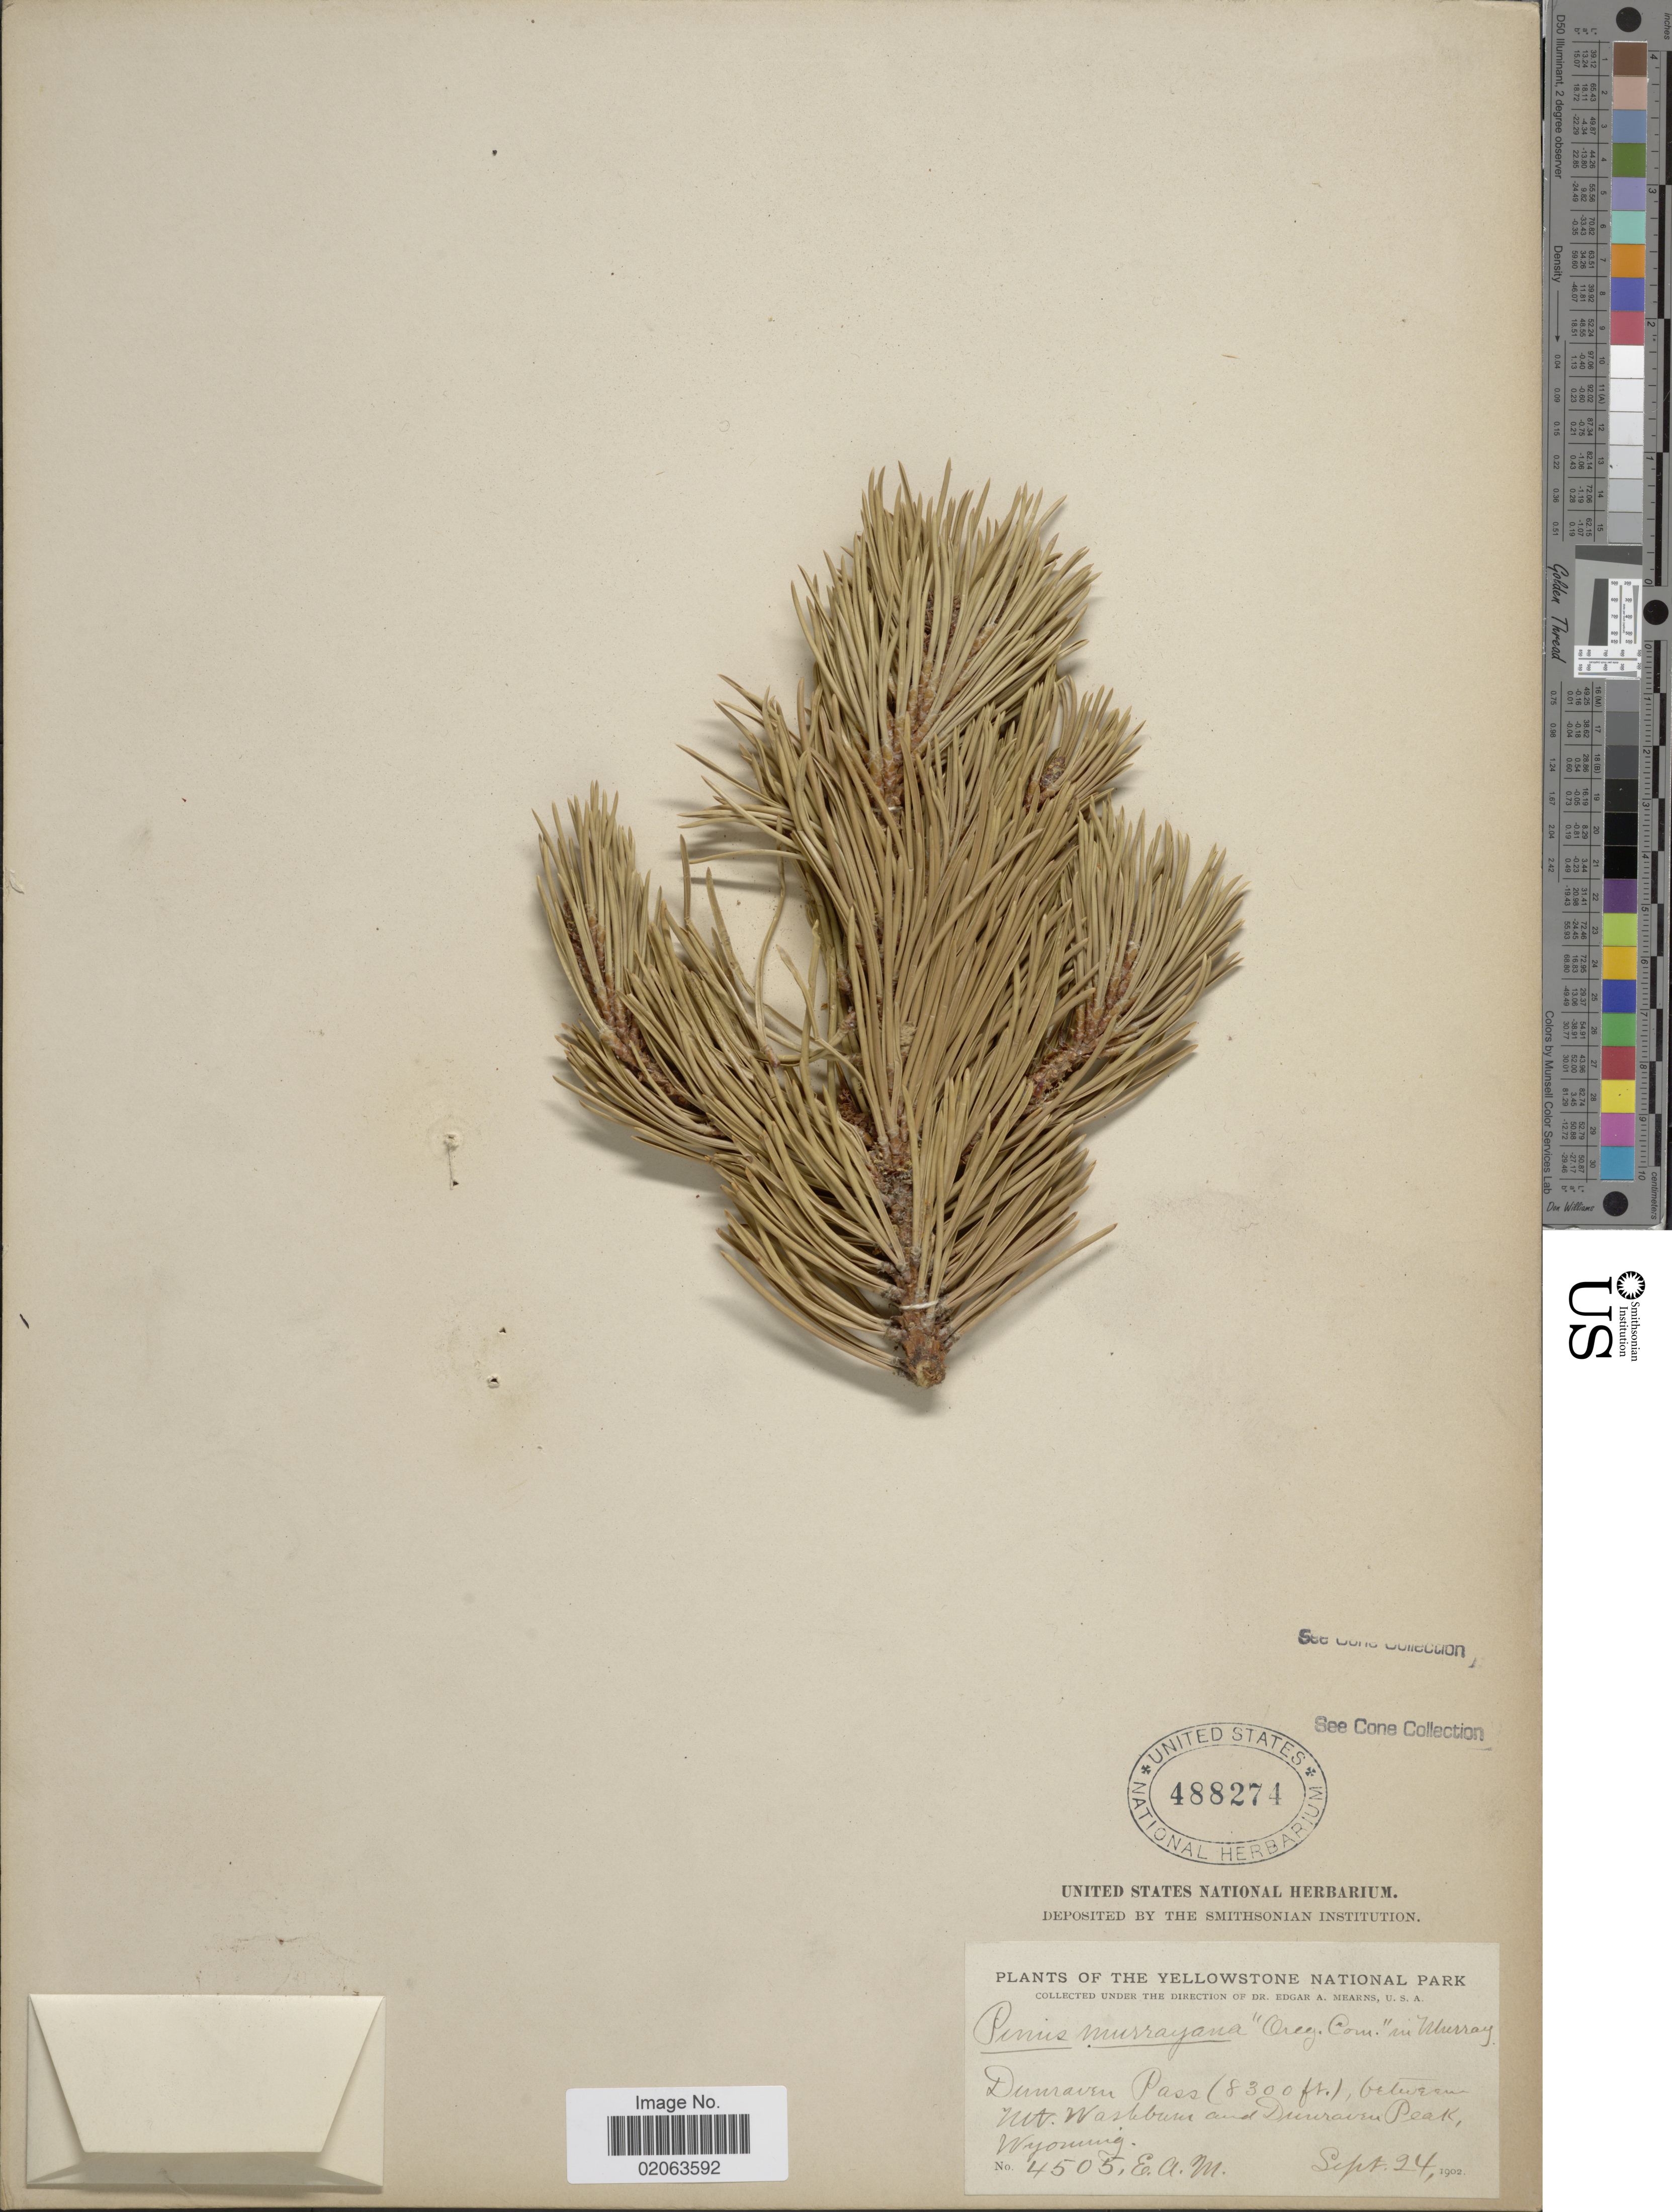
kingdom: Plantae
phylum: Tracheophyta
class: Pinopsida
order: Pinales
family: Pinaceae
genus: Pinus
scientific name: Pinus contorta var. latifolia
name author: Engelm. ex S. Watson in C. King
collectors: E. A. Mearns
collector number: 4505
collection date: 1902-09-24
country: United States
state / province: Wyoming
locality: Yellowstone National Park. Dunraven Pass, between Mt. Washbum and Dunraven Peak, Wyoming.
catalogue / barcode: US 488274